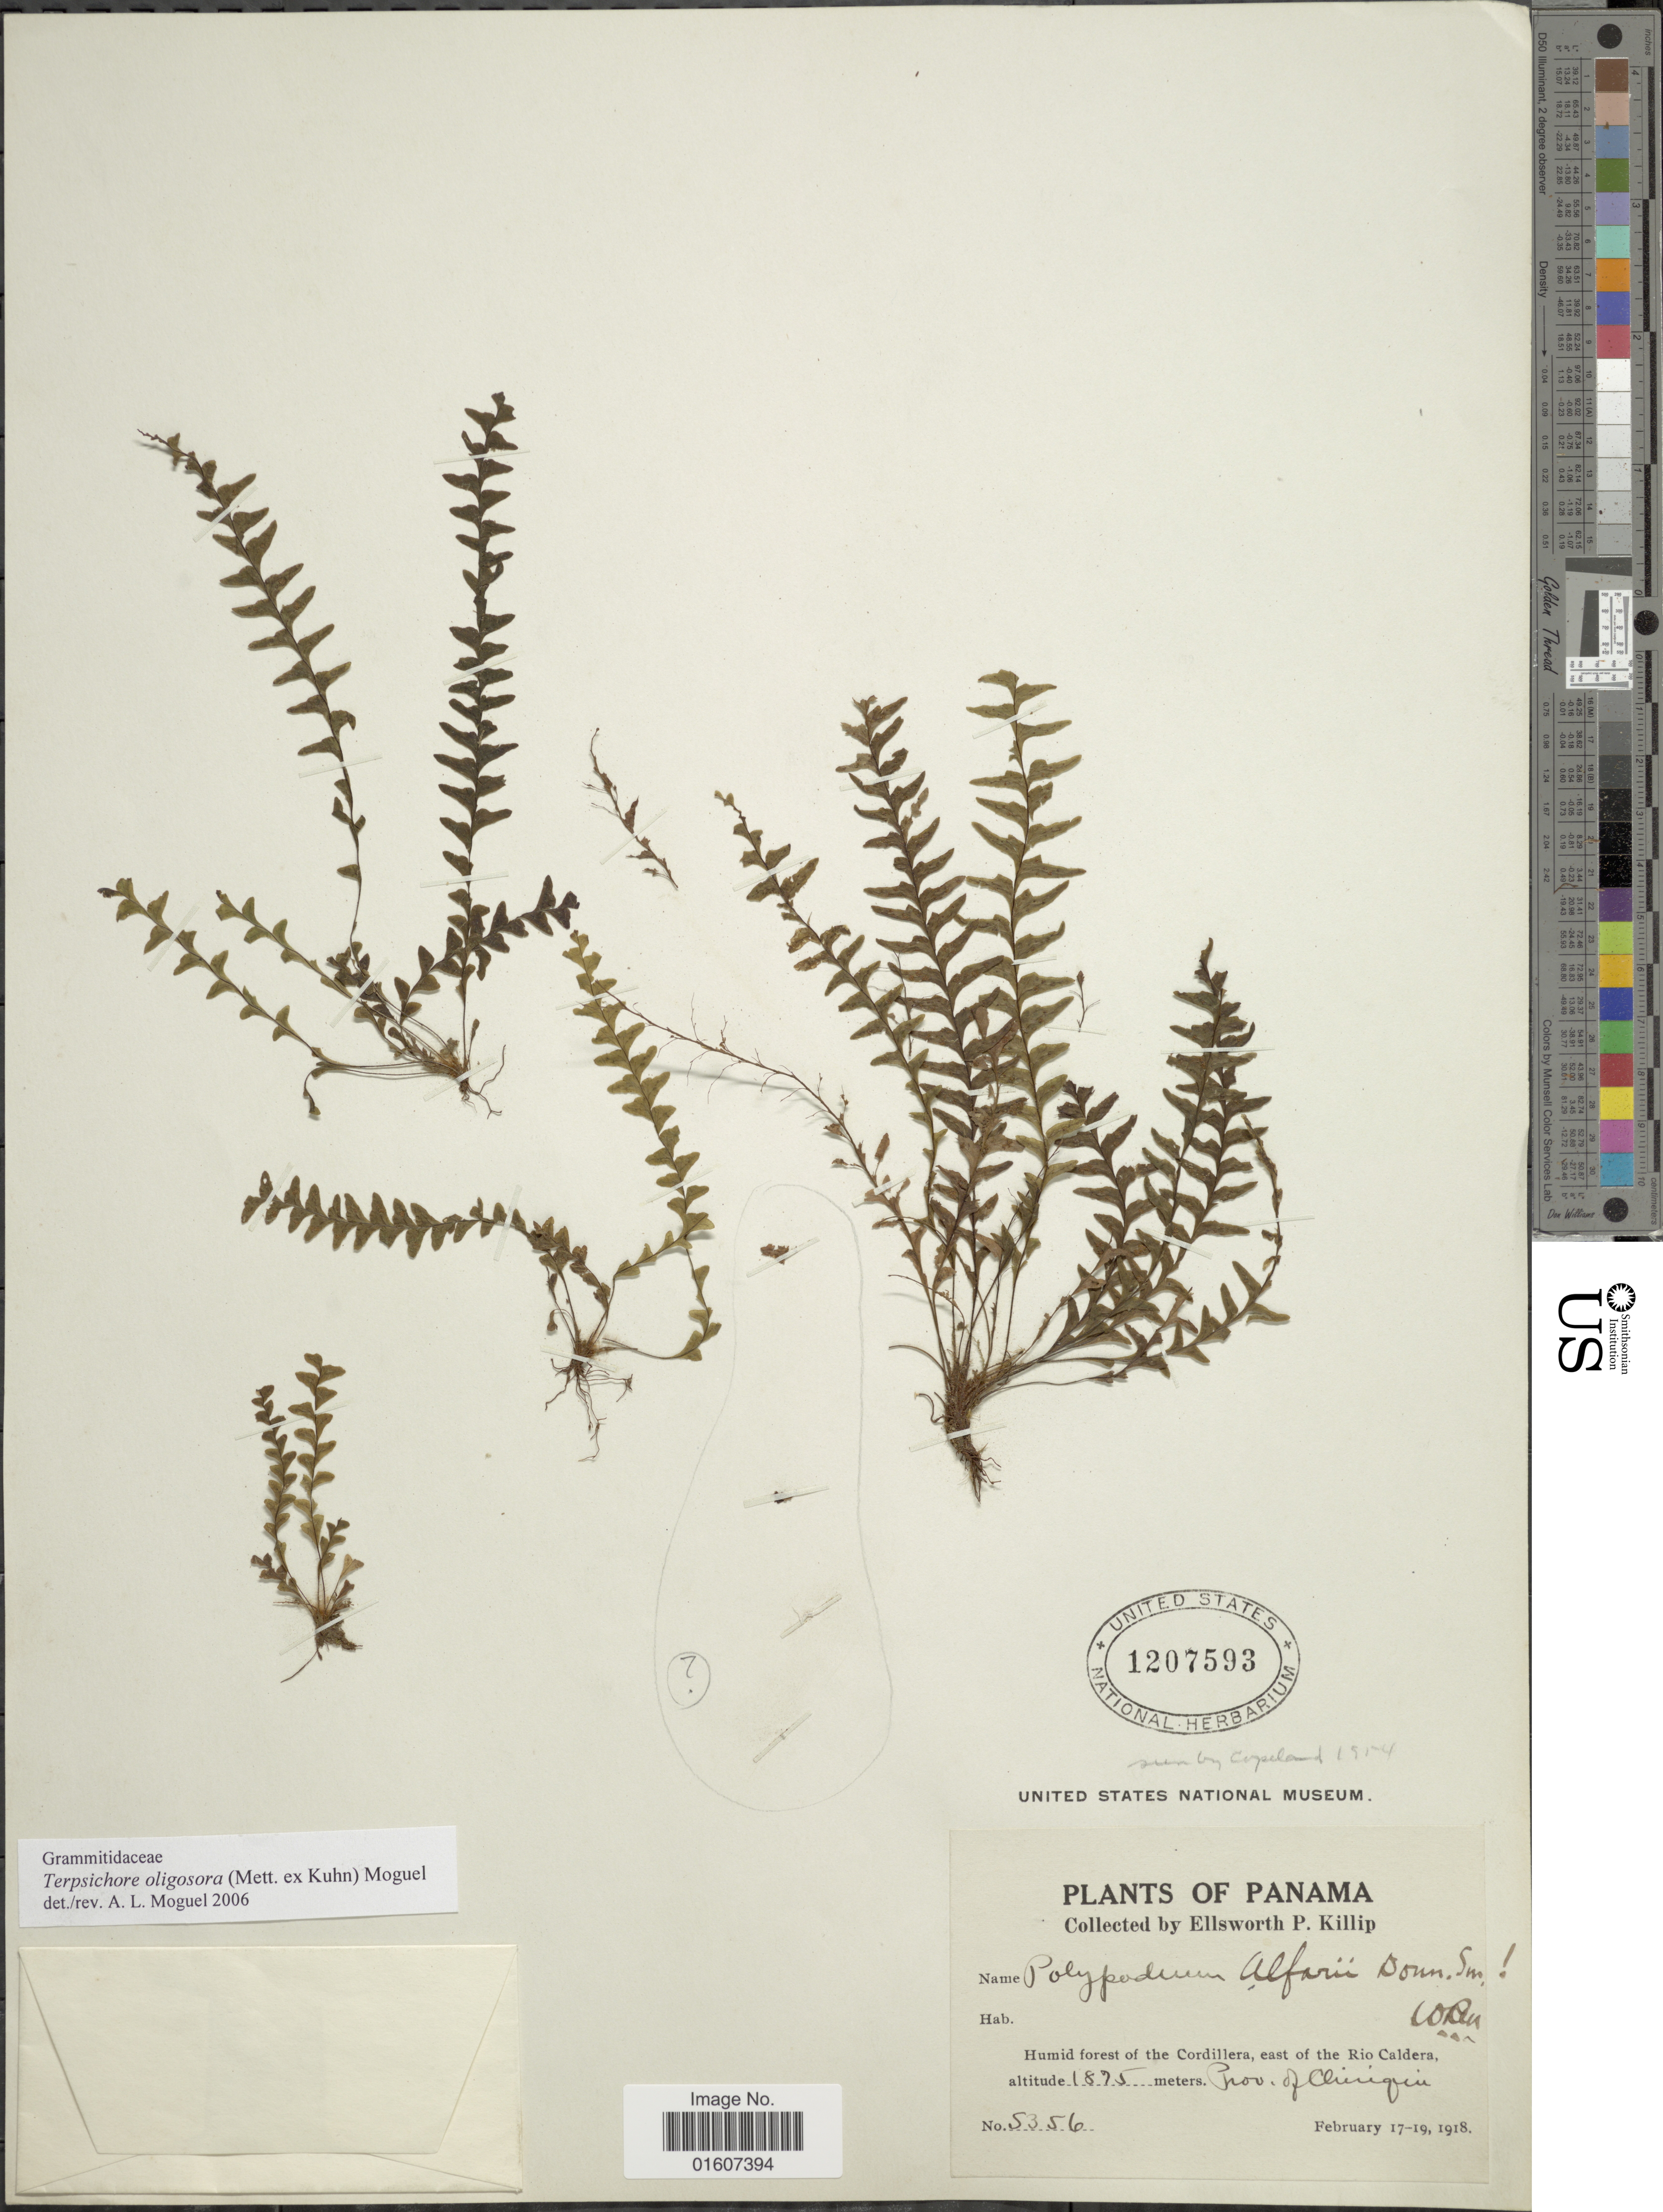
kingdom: Plantae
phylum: Tracheophyta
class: Polypodiopsida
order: Polypodiales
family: Polypodiaceae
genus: Terpsichore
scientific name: Terpsichore oligosora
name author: (Mett. ex Kuhn) Moguel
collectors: E. P. Killip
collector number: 5356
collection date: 1918-02-17/1918-02-19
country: Panama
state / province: Chiriqui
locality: Humif forest of the Cordillera, east of the Rio Caldera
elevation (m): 1875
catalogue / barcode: US 1207593